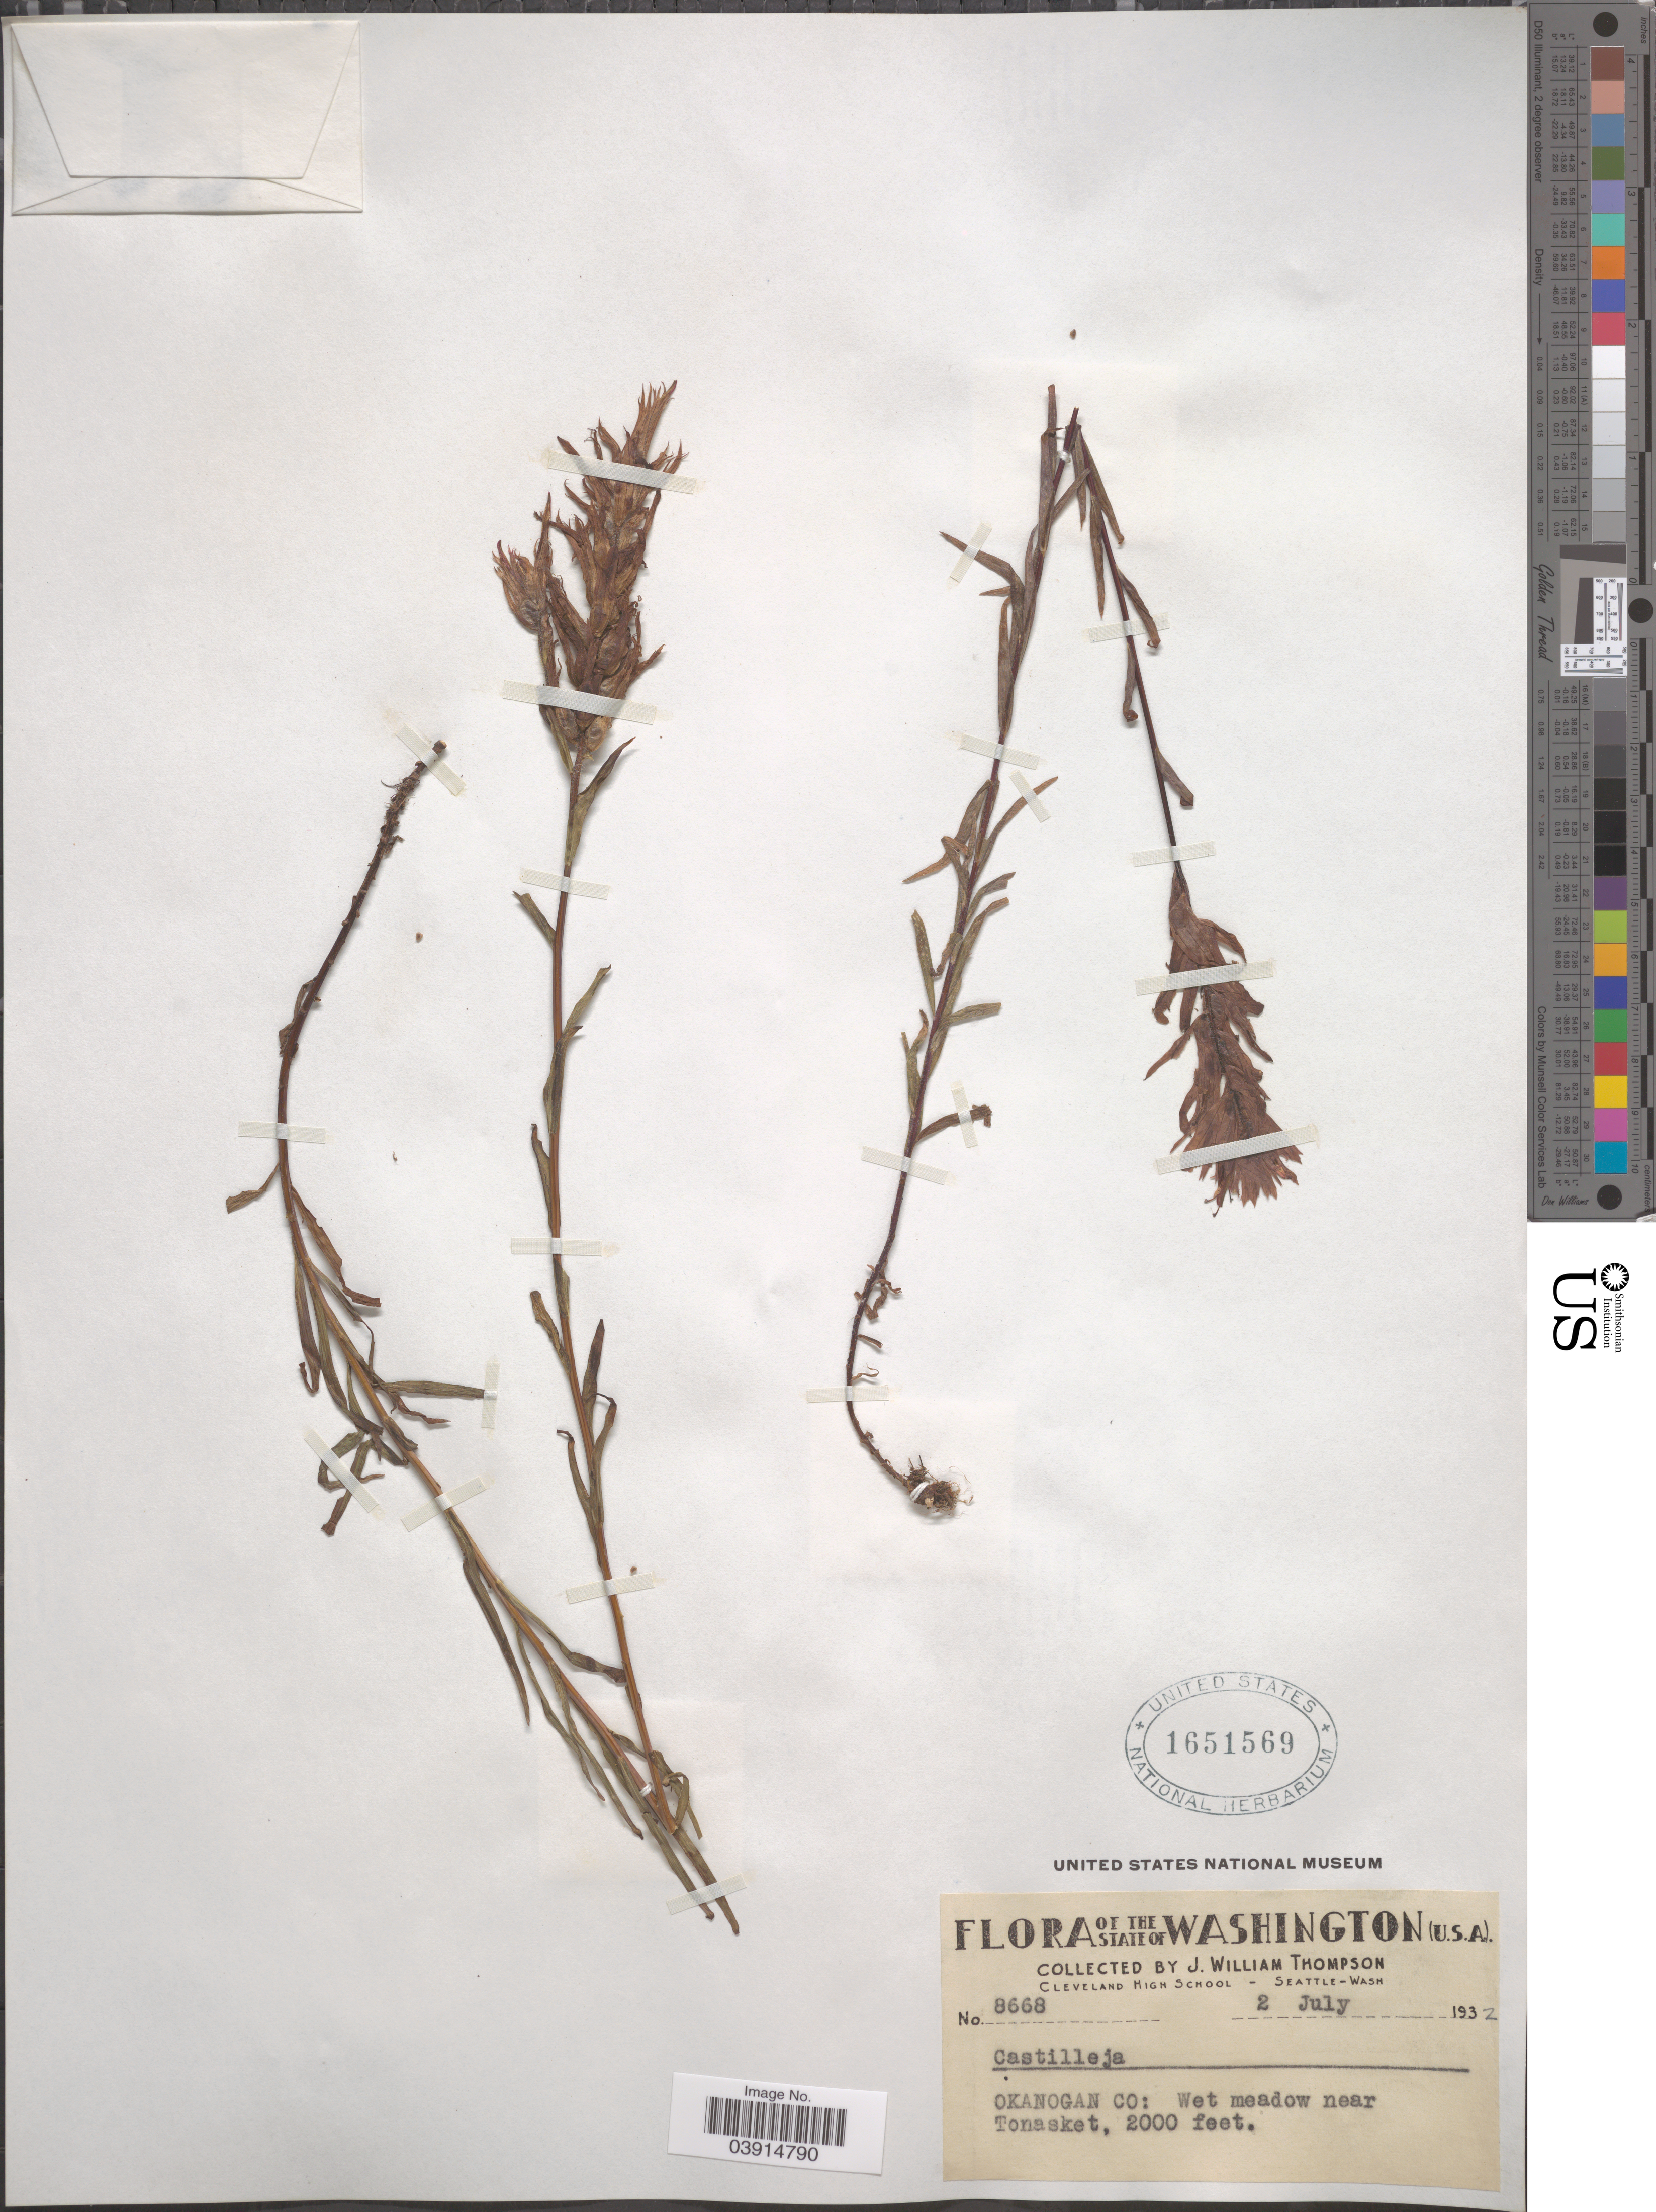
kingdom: Plantae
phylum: Tracheophyta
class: Magnoliopsida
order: Lamiales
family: Orobanchaceae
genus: Castilleja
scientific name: Castilleja sp.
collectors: J. W. Thompson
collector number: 8668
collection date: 1932-07-02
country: United States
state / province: Washington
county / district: Okanogan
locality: Okanogan Co: Wet meadow near Tonasket.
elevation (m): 610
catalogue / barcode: US 1651569